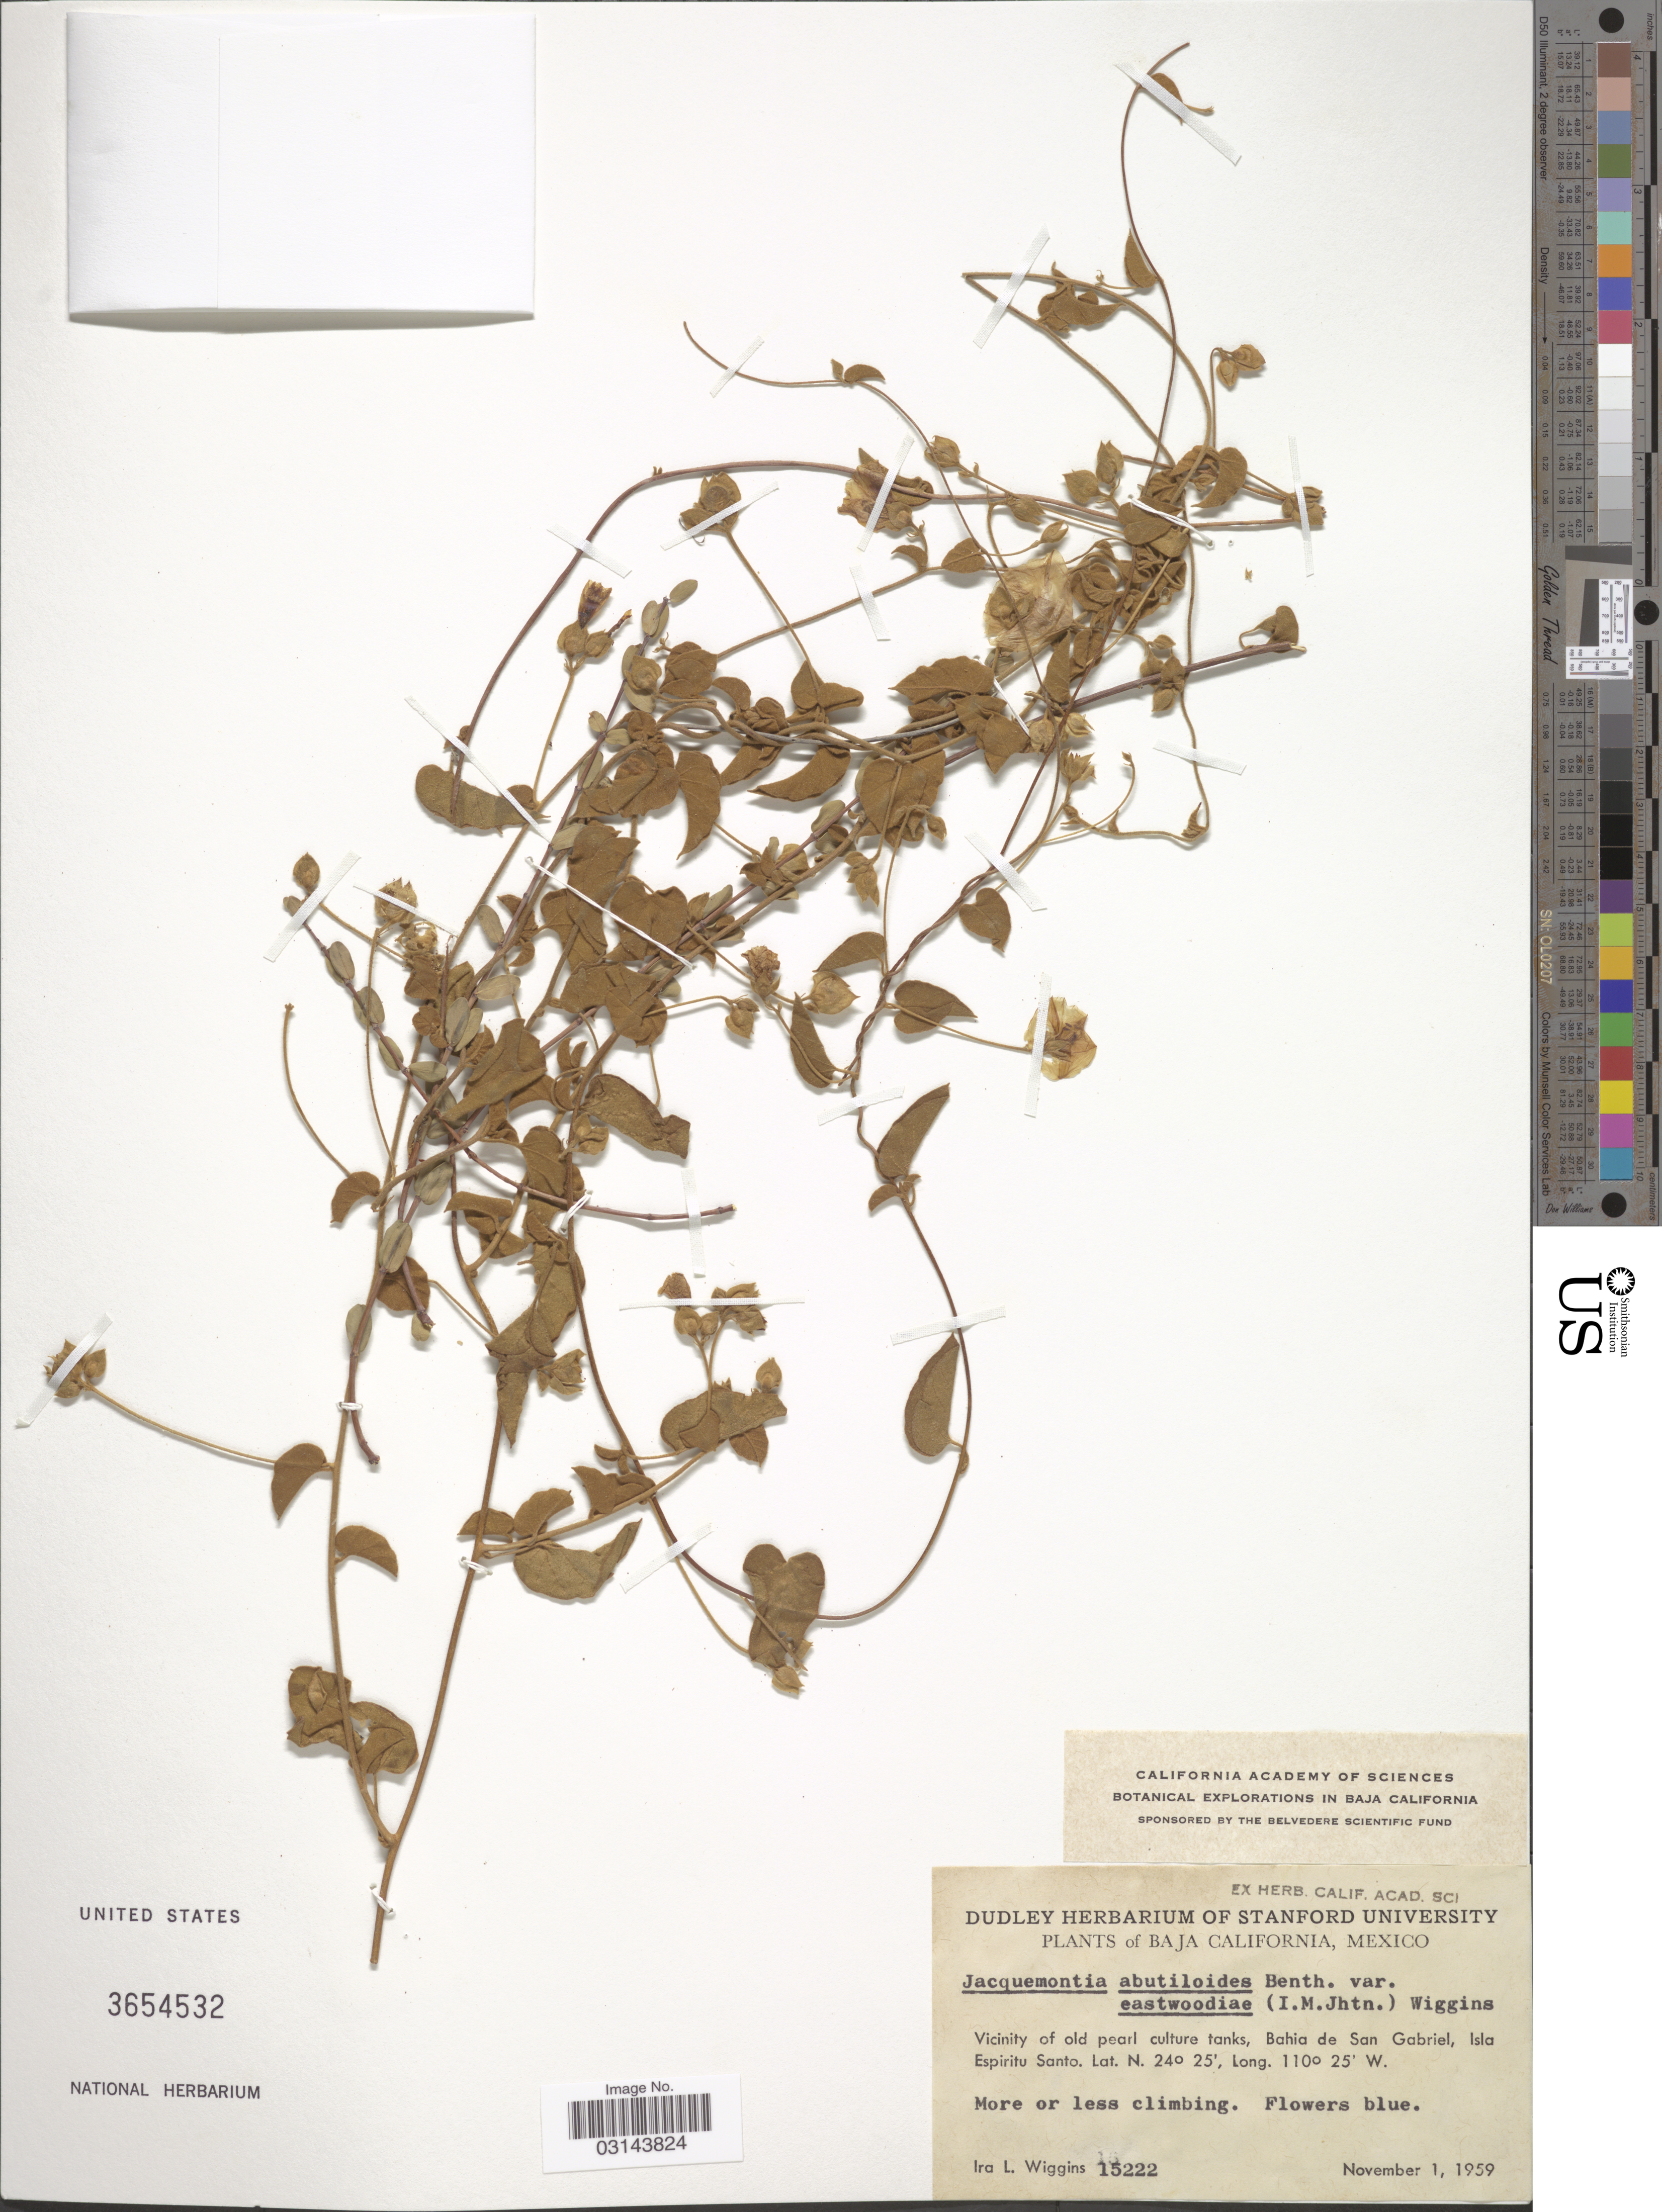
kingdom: Plantae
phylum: Tracheophyta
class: Magnoliopsida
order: Solanales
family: Convolvulaceae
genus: Jacquemontia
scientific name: Jacquemontia abutiloides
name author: Benth.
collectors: I. L. Wiggins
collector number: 15222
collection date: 1959-11-01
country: Mexico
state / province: Baja California Sur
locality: Vicinity of old pearl culture tanks, Bahia de San Gabriel, Isla Espiritu Santo.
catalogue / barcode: US 3654532